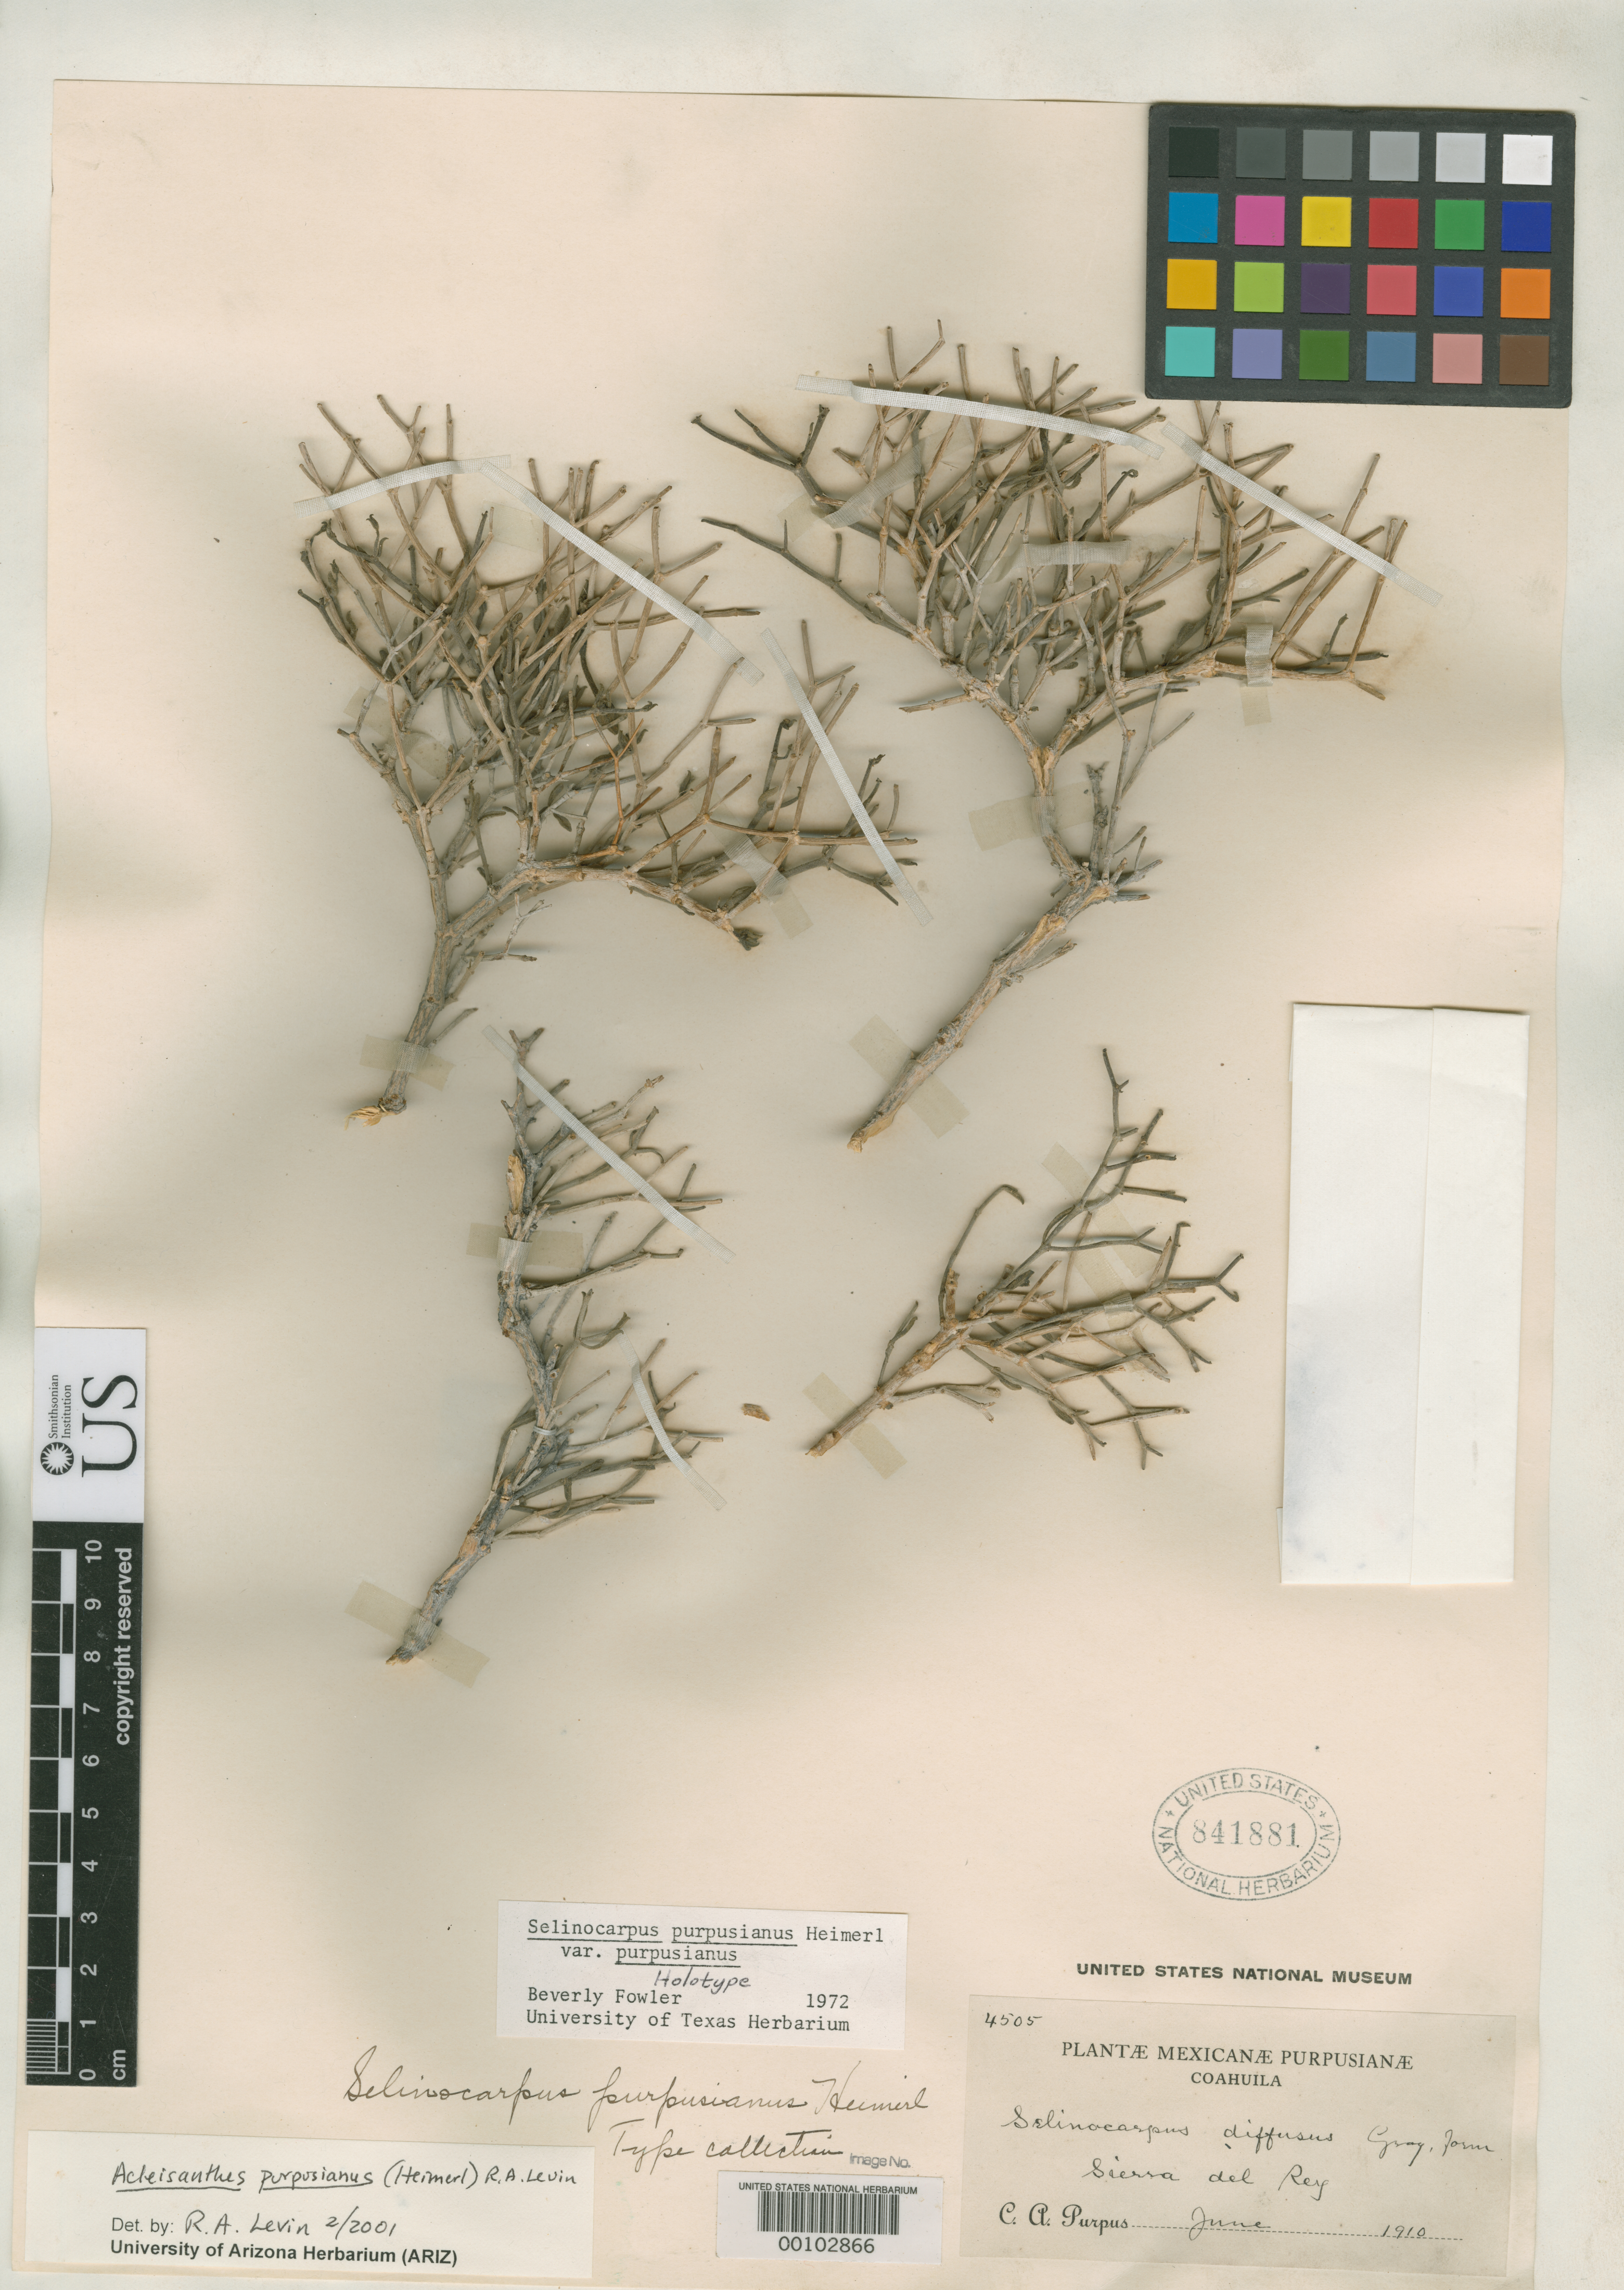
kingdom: Plantae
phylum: Tracheophyta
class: Magnoliopsida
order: Caryophyllales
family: Nyctaginaceae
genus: Selinocarpus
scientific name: Selinocarpus purpusianus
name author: Heimerl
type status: Holotype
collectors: C. A. Purpus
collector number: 4505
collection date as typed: Jun 1910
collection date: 1910-06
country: Mexico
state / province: Coahuila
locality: Sierra del Rey.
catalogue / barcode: US 841881